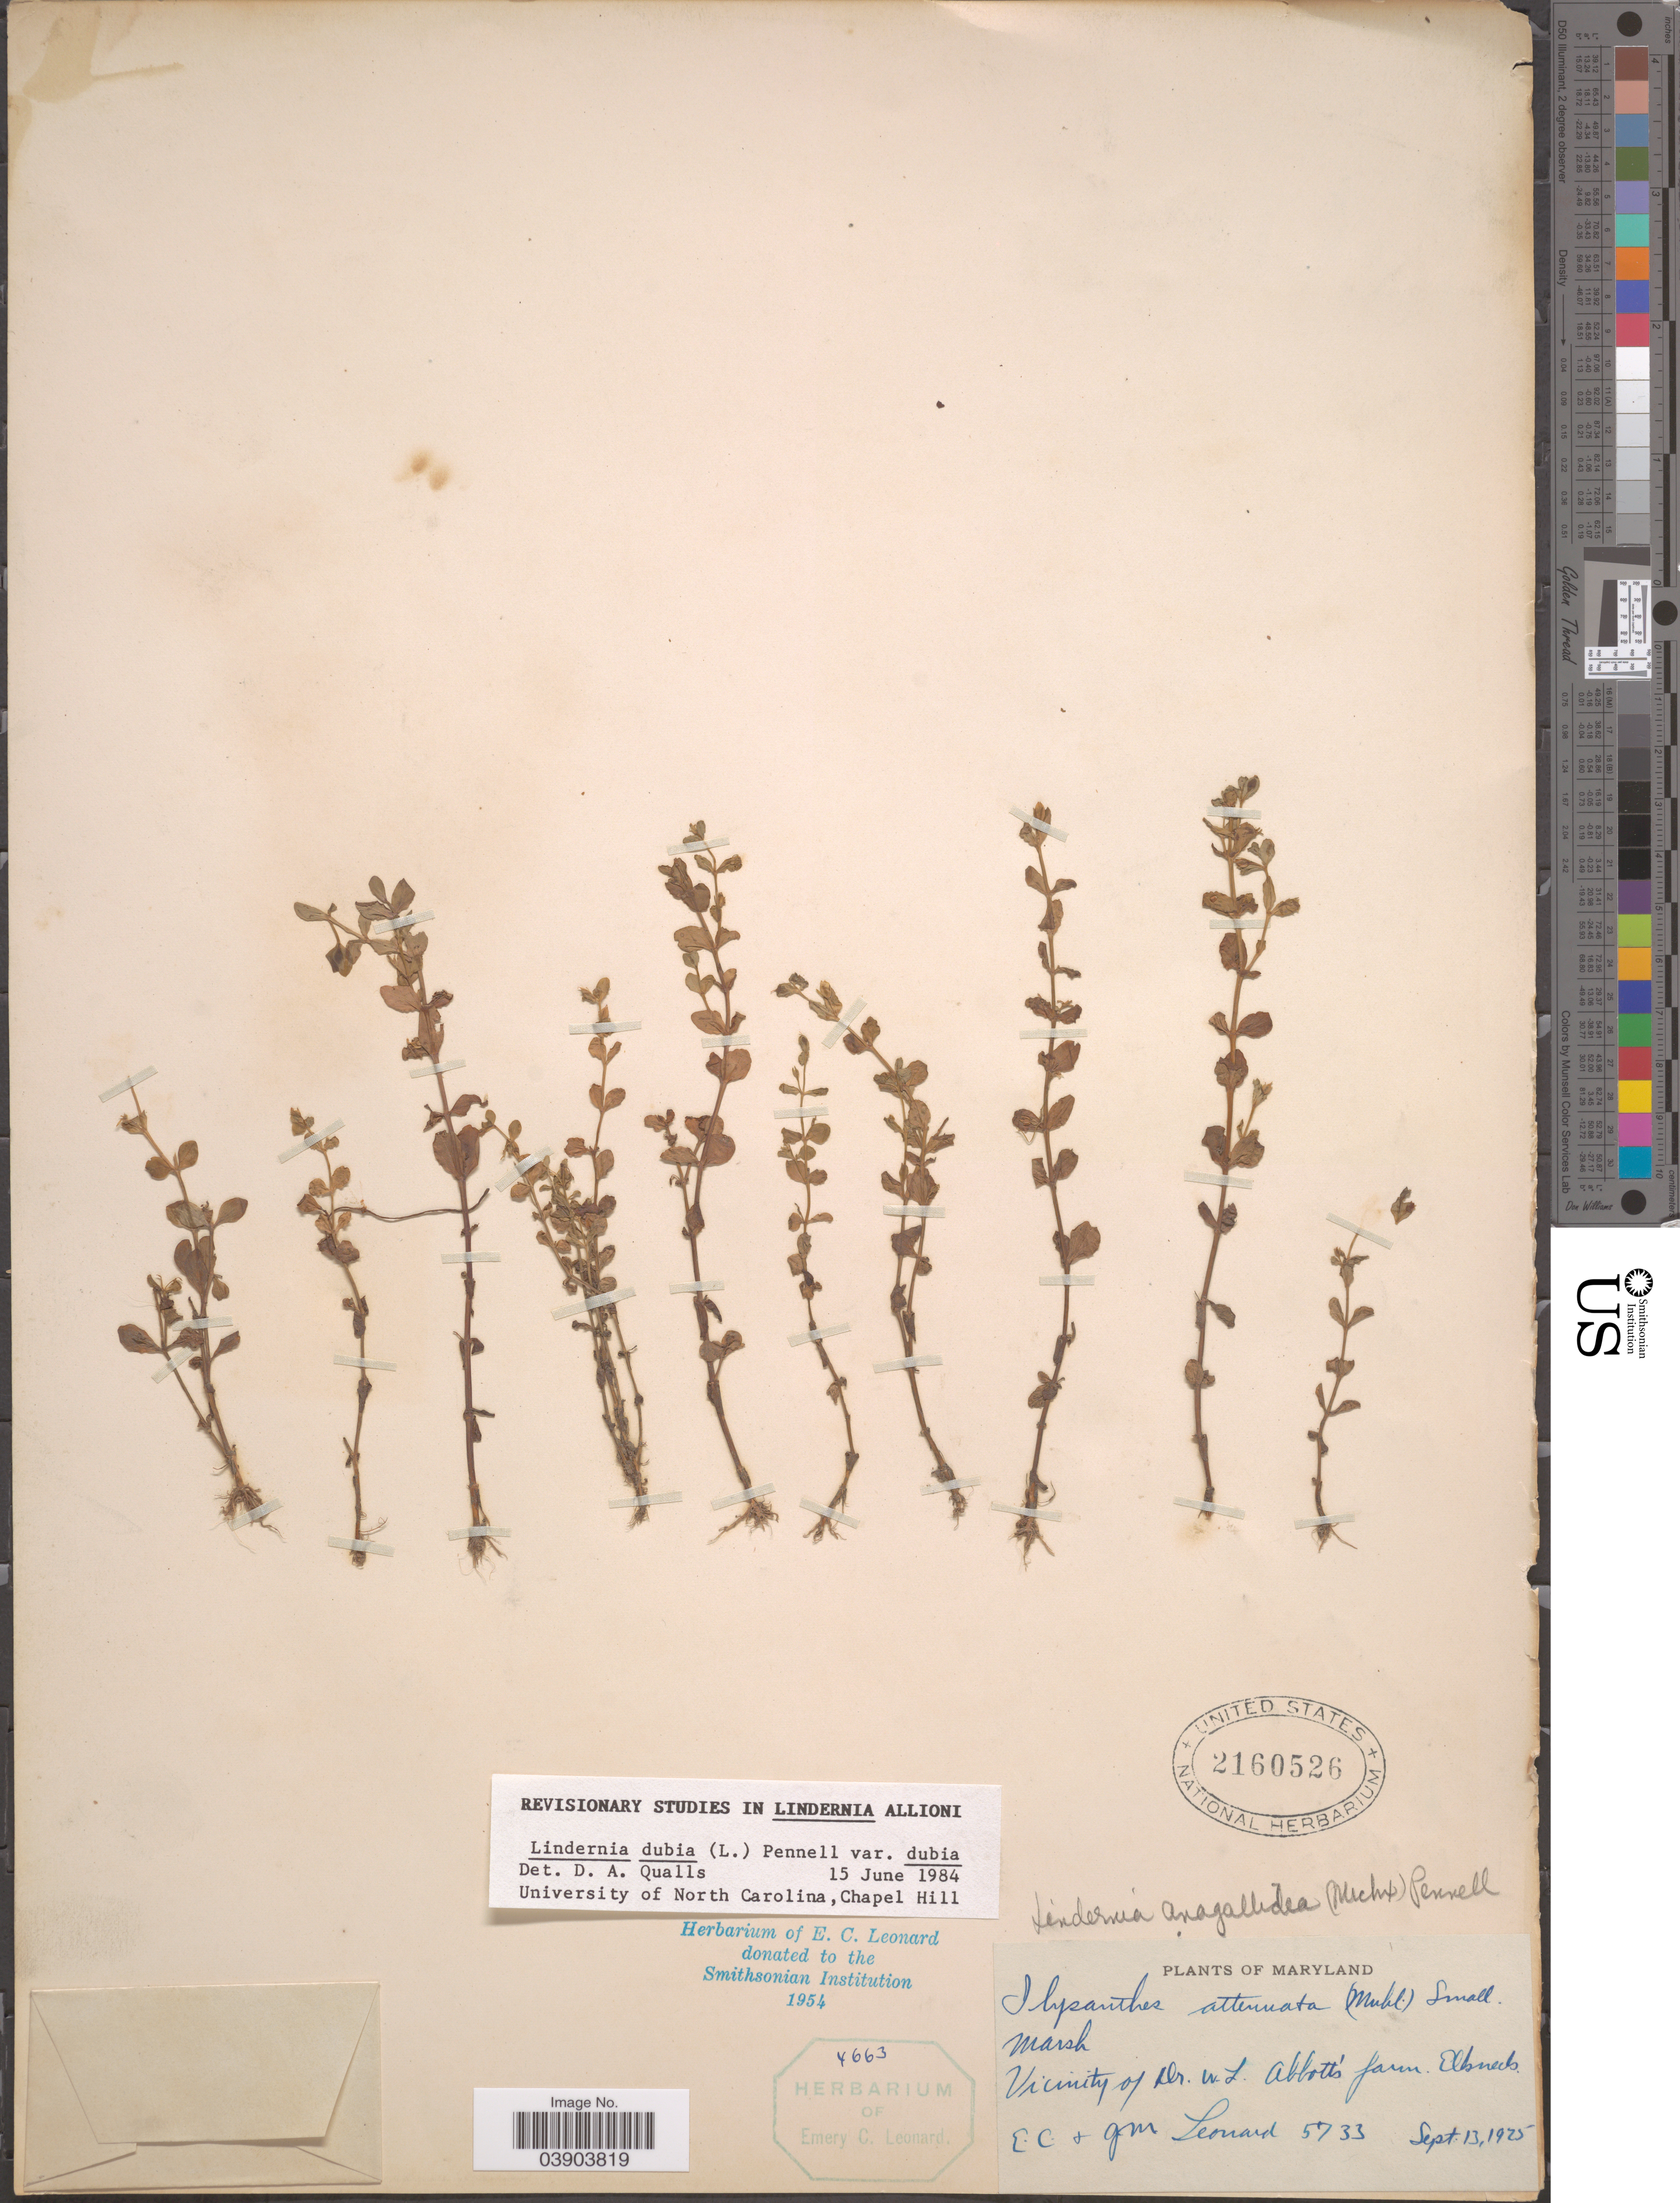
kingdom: Plantae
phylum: Tracheophyta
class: Magnoliopsida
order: Lamiales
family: Linderniaceae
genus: Lindernia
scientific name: Lindernia dubia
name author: (L.) Pennell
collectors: E. C. Leonard & G. M. Leonard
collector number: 5733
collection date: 1925-09-13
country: United States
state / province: Maryland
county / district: Cecil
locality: Vicinity of Dr. W. L. Abbott's farm, Elkneck.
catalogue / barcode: US 2160526